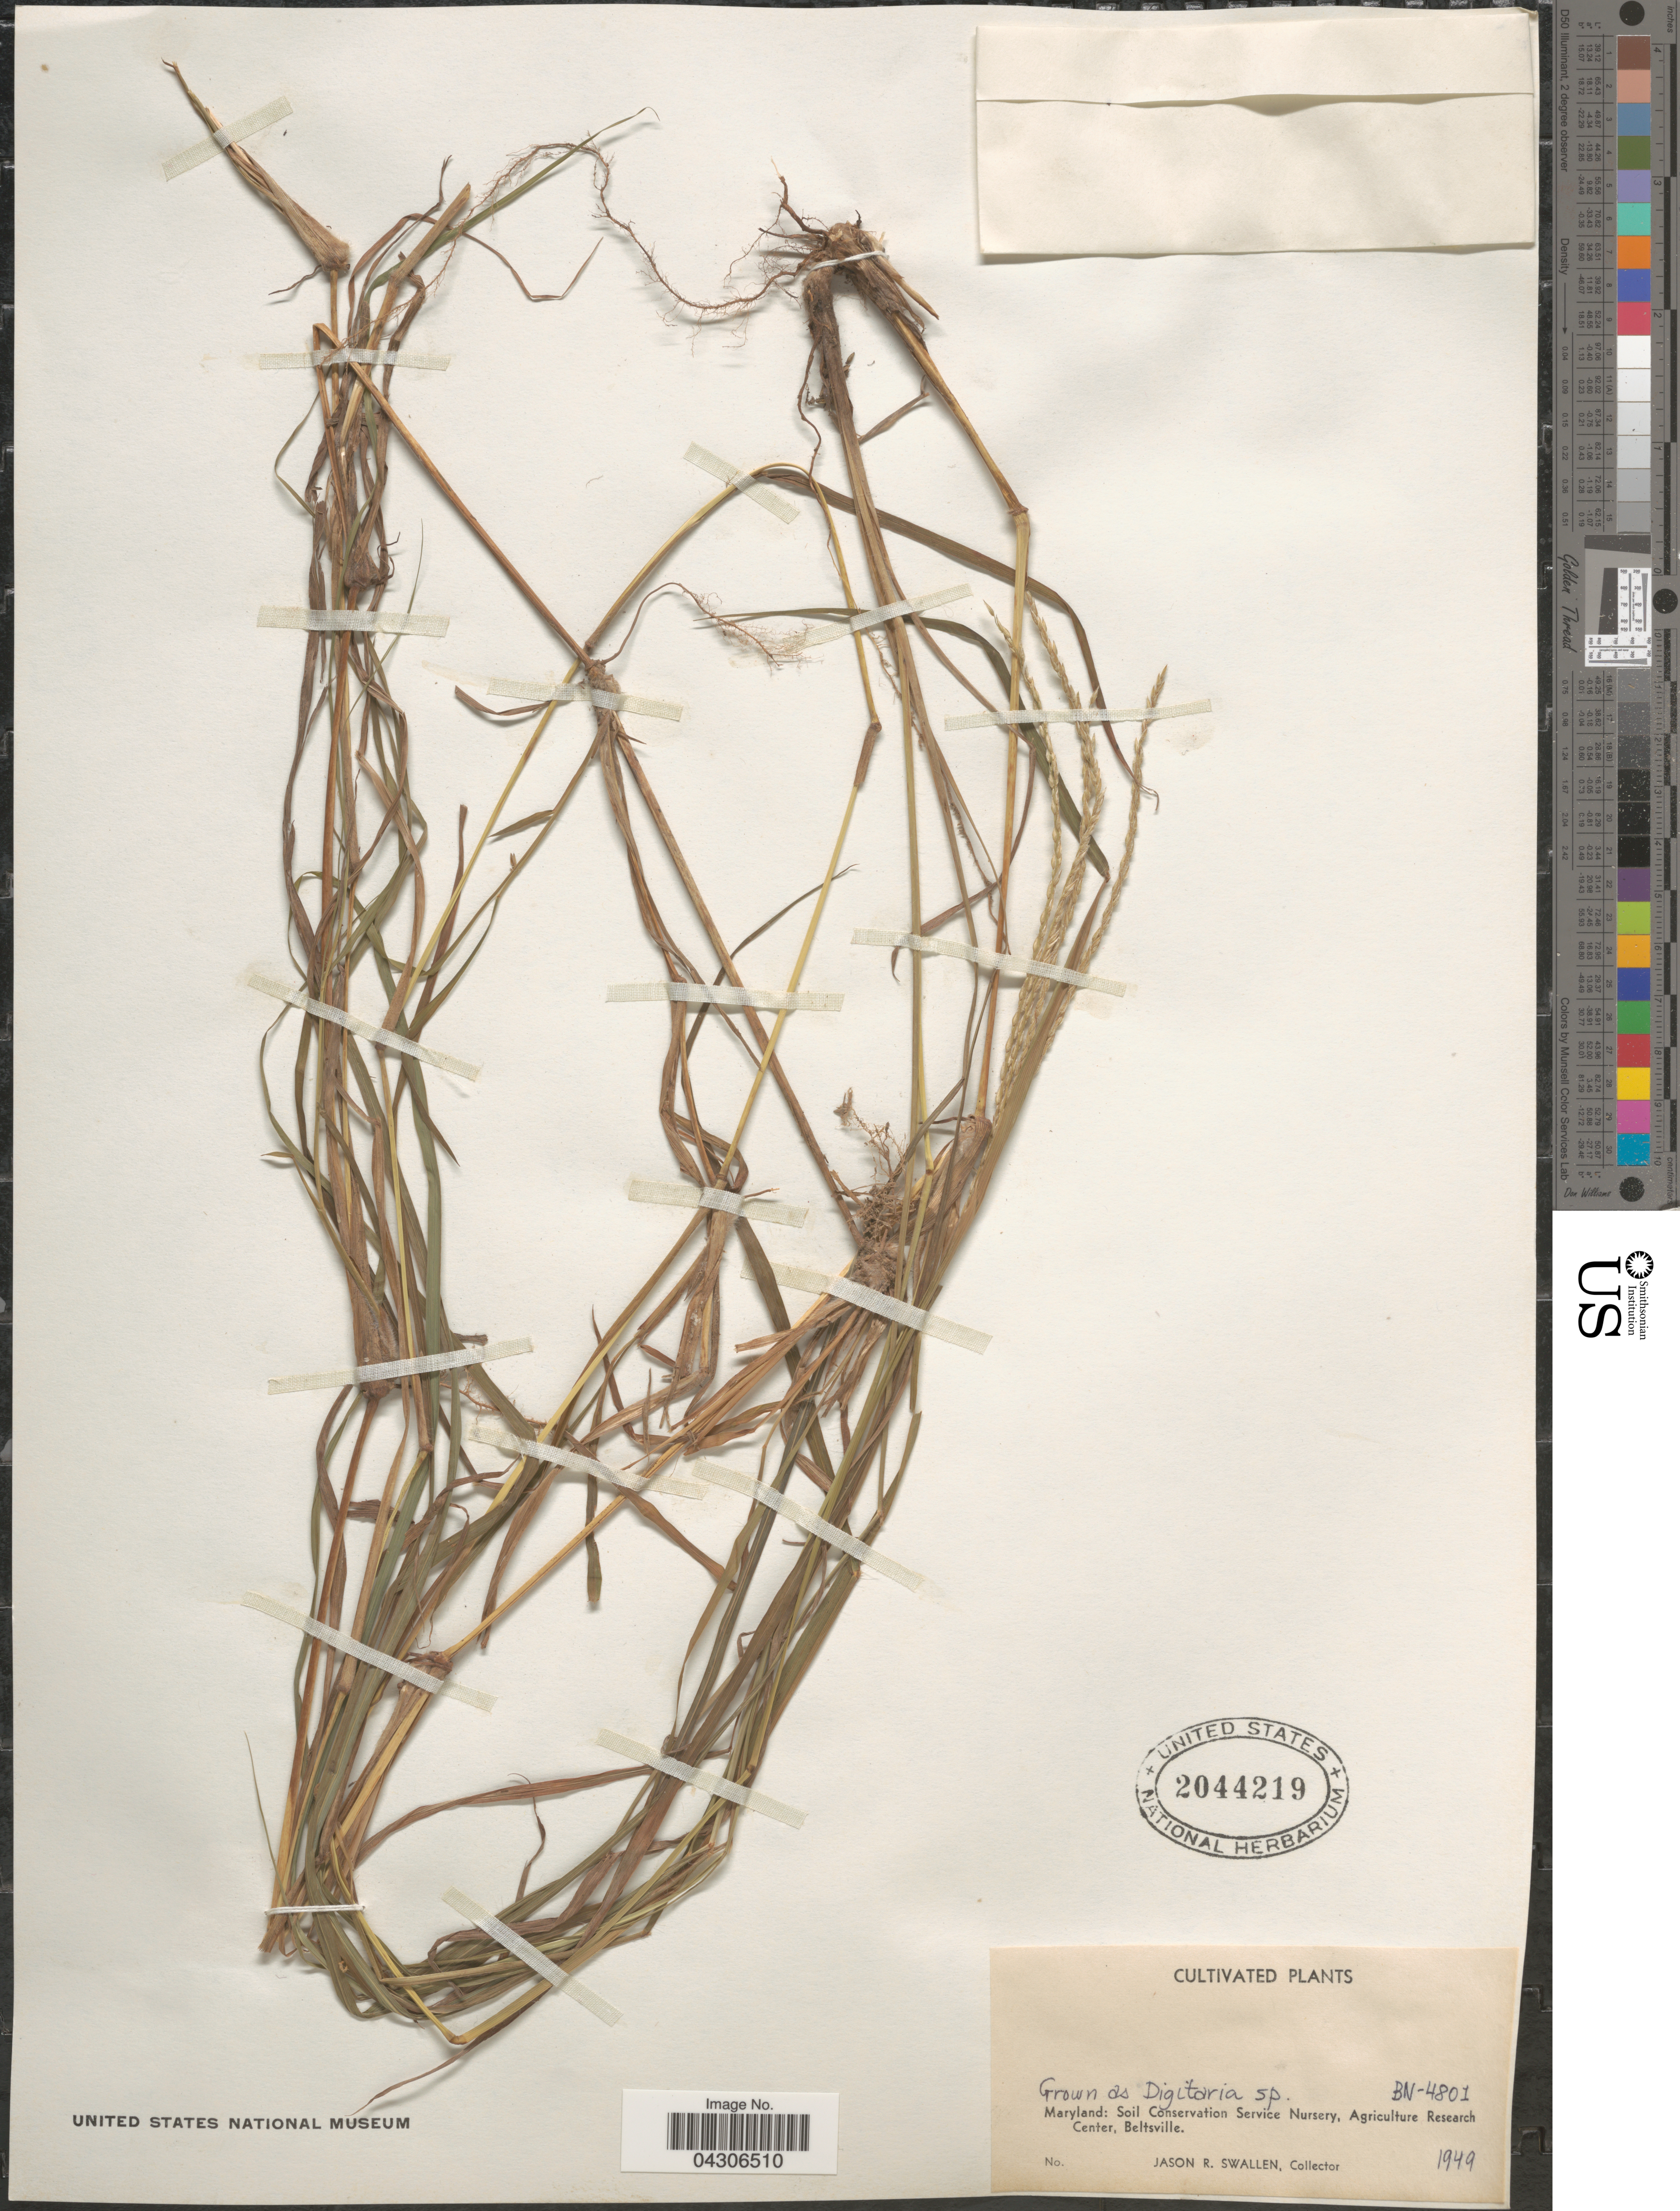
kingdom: Plantae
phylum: Tracheophyta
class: Liliopsida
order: Poales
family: Poaceae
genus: Digitaria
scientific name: Digitaria sp.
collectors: J. R. Swallen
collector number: BN-4801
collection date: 1949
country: United States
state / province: Maryland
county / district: Prince George's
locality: Soil Conservation Service Nursery, Agriculture Research Center, Beltsville.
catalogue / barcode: US 2044219